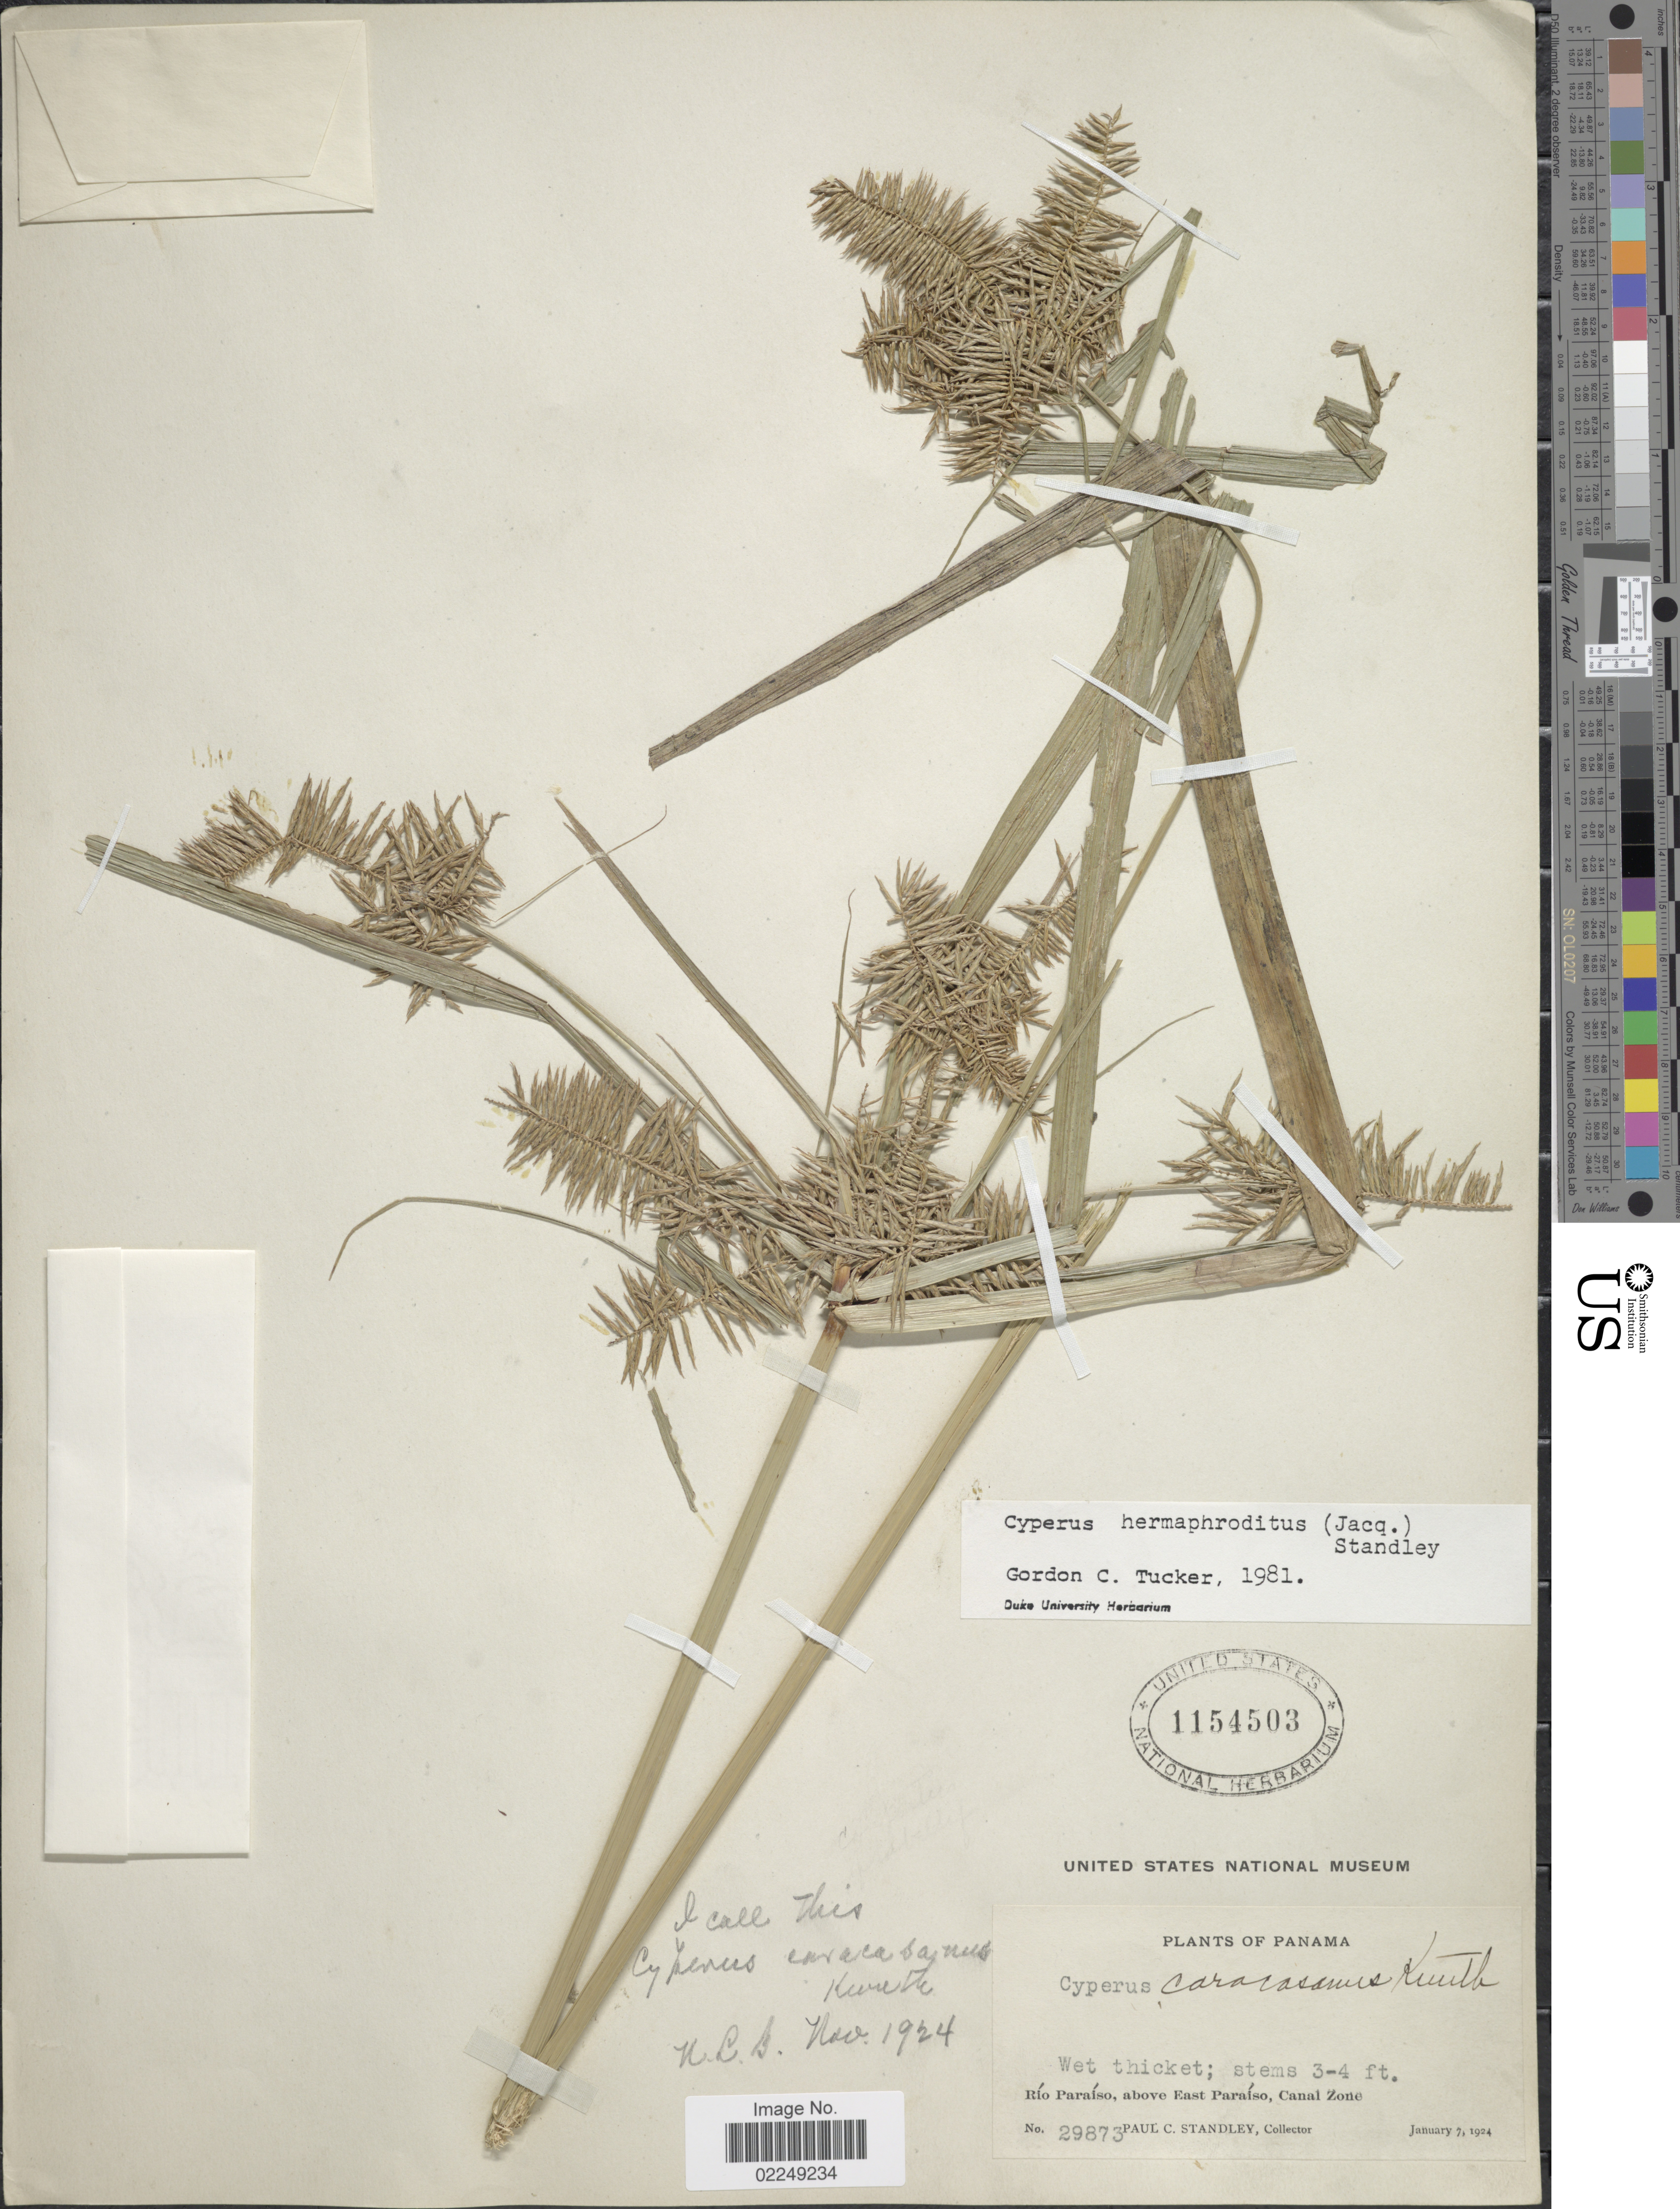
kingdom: Plantae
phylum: Tracheophyta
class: Liliopsida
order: Poales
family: Cyperaceae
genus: Cyperus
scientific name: Cyperus hermaphroditus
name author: (Jacq.) Standl.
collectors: P. C. Standley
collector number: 29873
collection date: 1924-01-07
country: Panama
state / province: Colón / Panamá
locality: Rio Paraiso, above East Paraiso, Canal Zone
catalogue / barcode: US 1154503